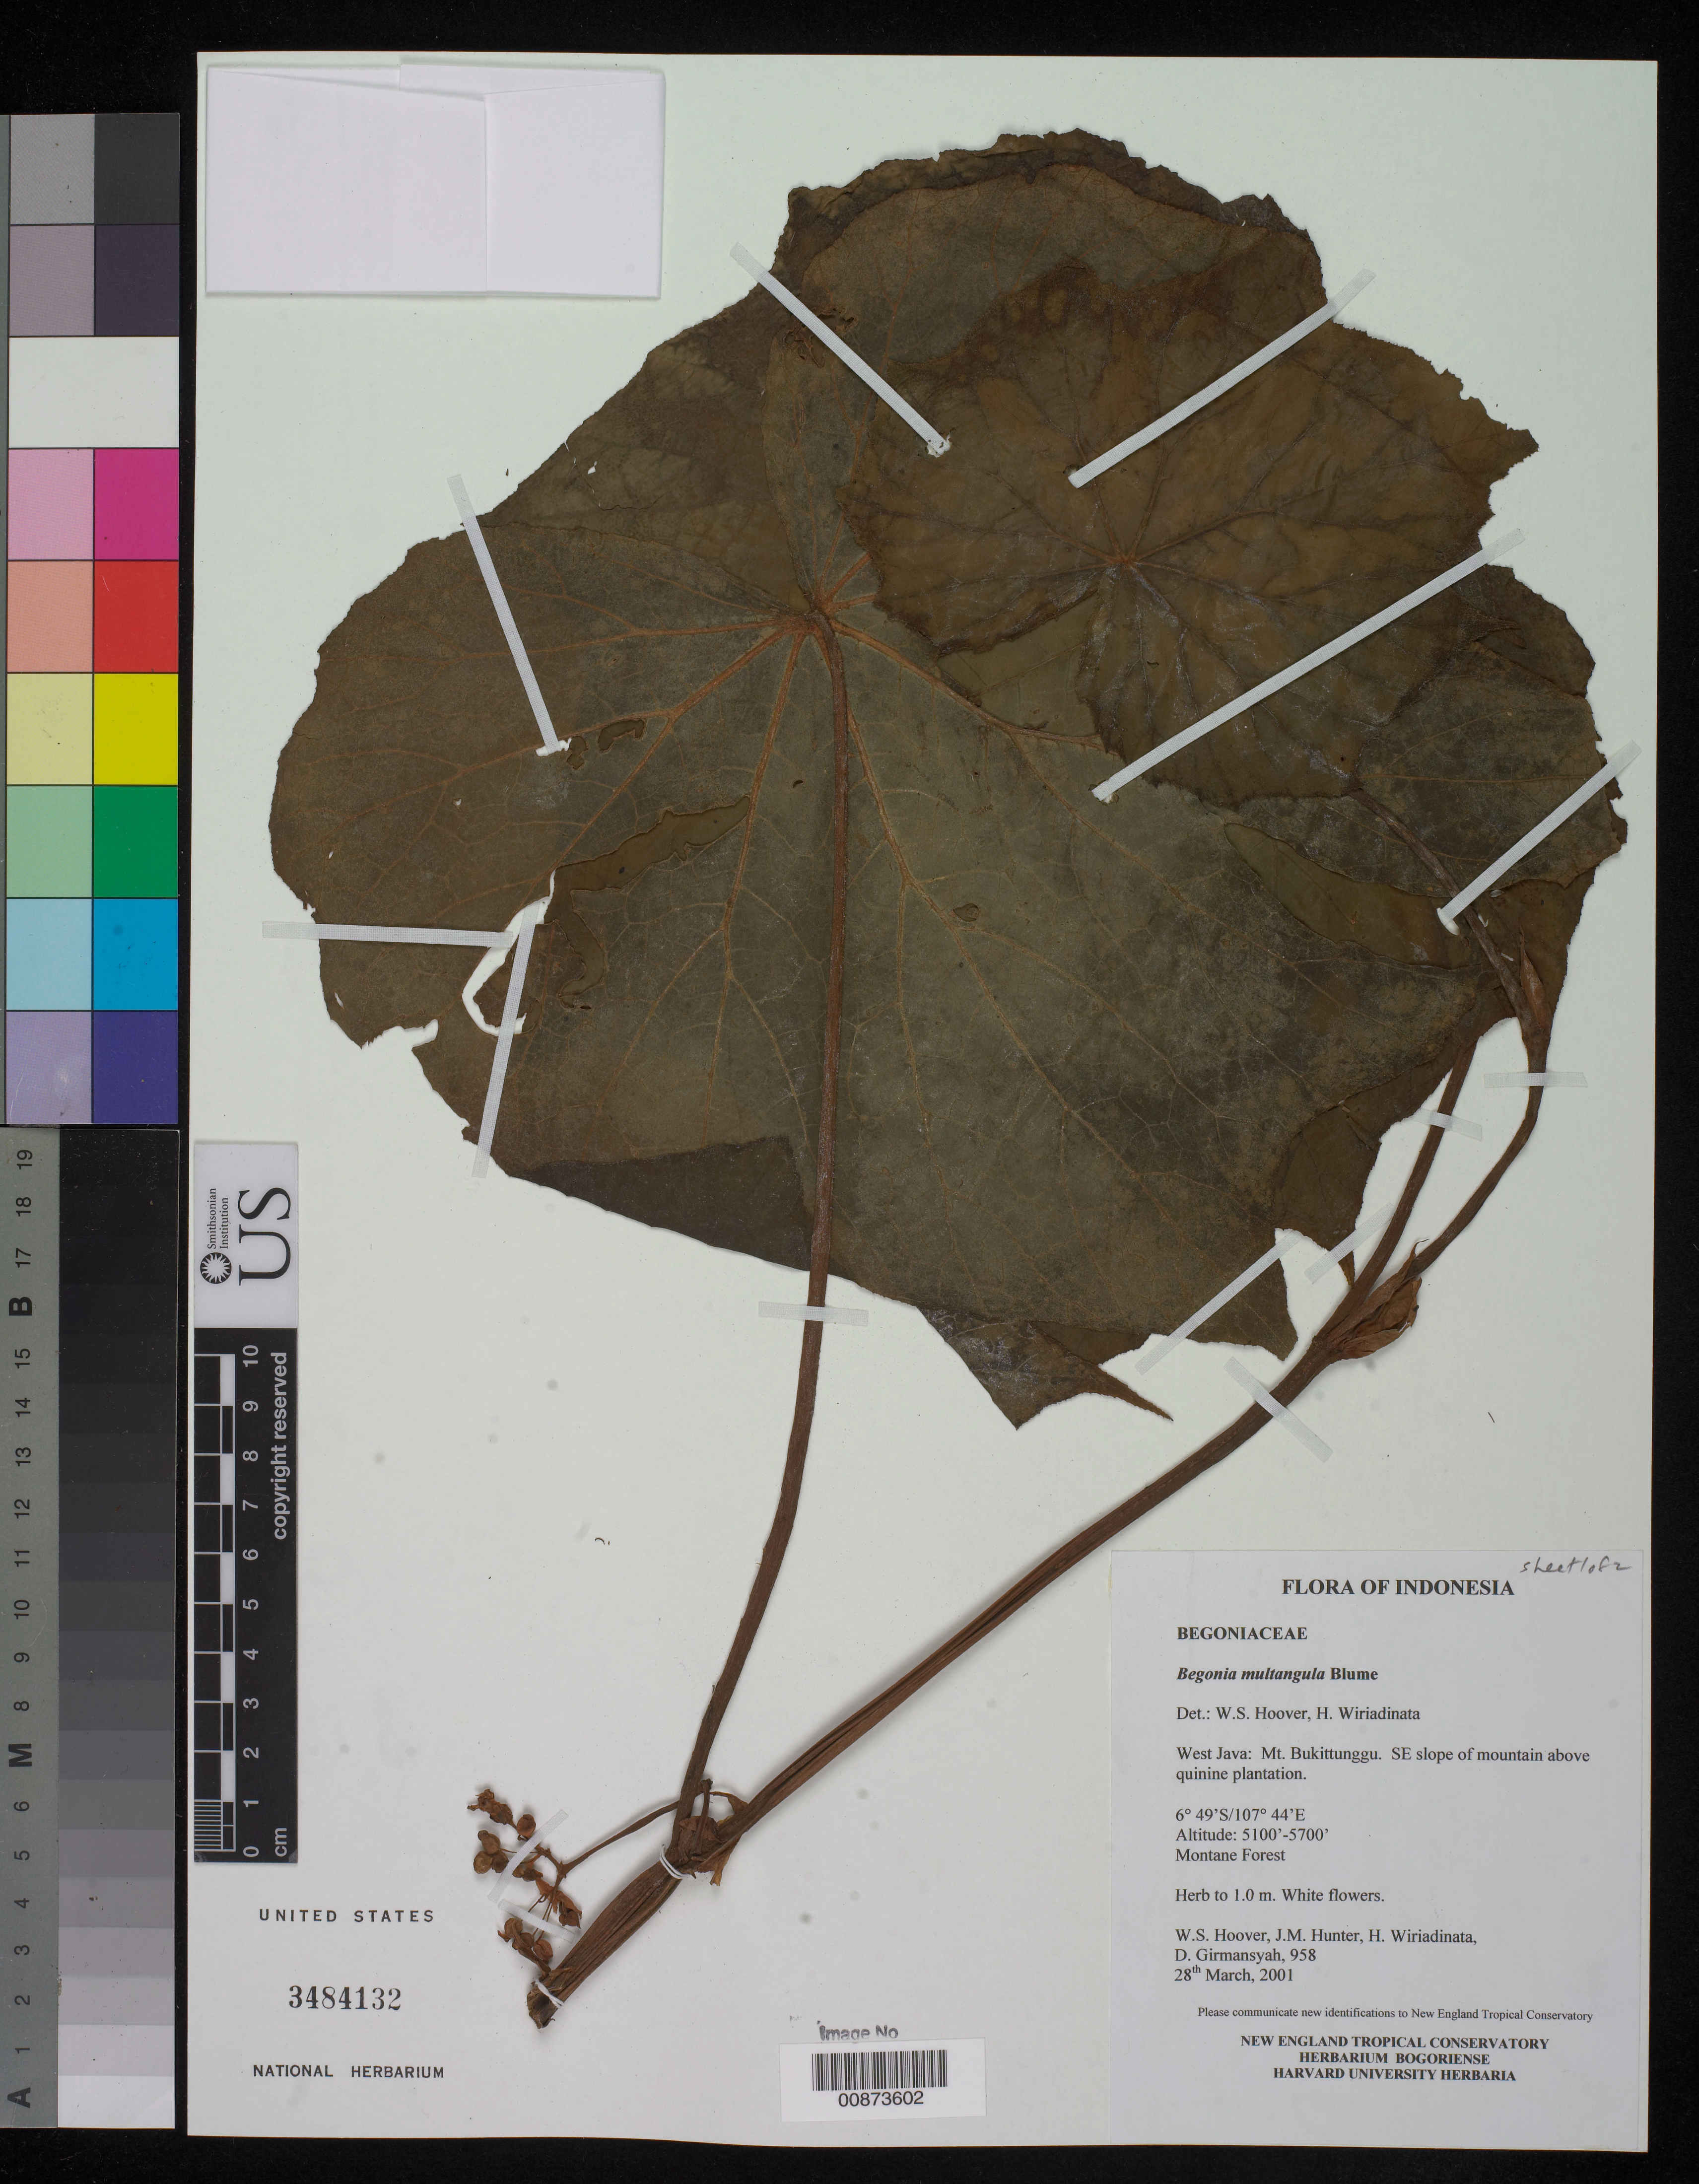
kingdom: Plantae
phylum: Tracheophyta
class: Magnoliopsida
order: Cucurbitales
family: Begoniaceae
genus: Begonia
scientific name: Begonia multangula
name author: Blume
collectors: W. S. Hoover, J. Hunter, H. Wiriadinata & D. Girmansyah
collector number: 958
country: Indonesia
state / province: Java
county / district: Jawa Barat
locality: Mt. Bukittunggu.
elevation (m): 1554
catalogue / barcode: US 3484132